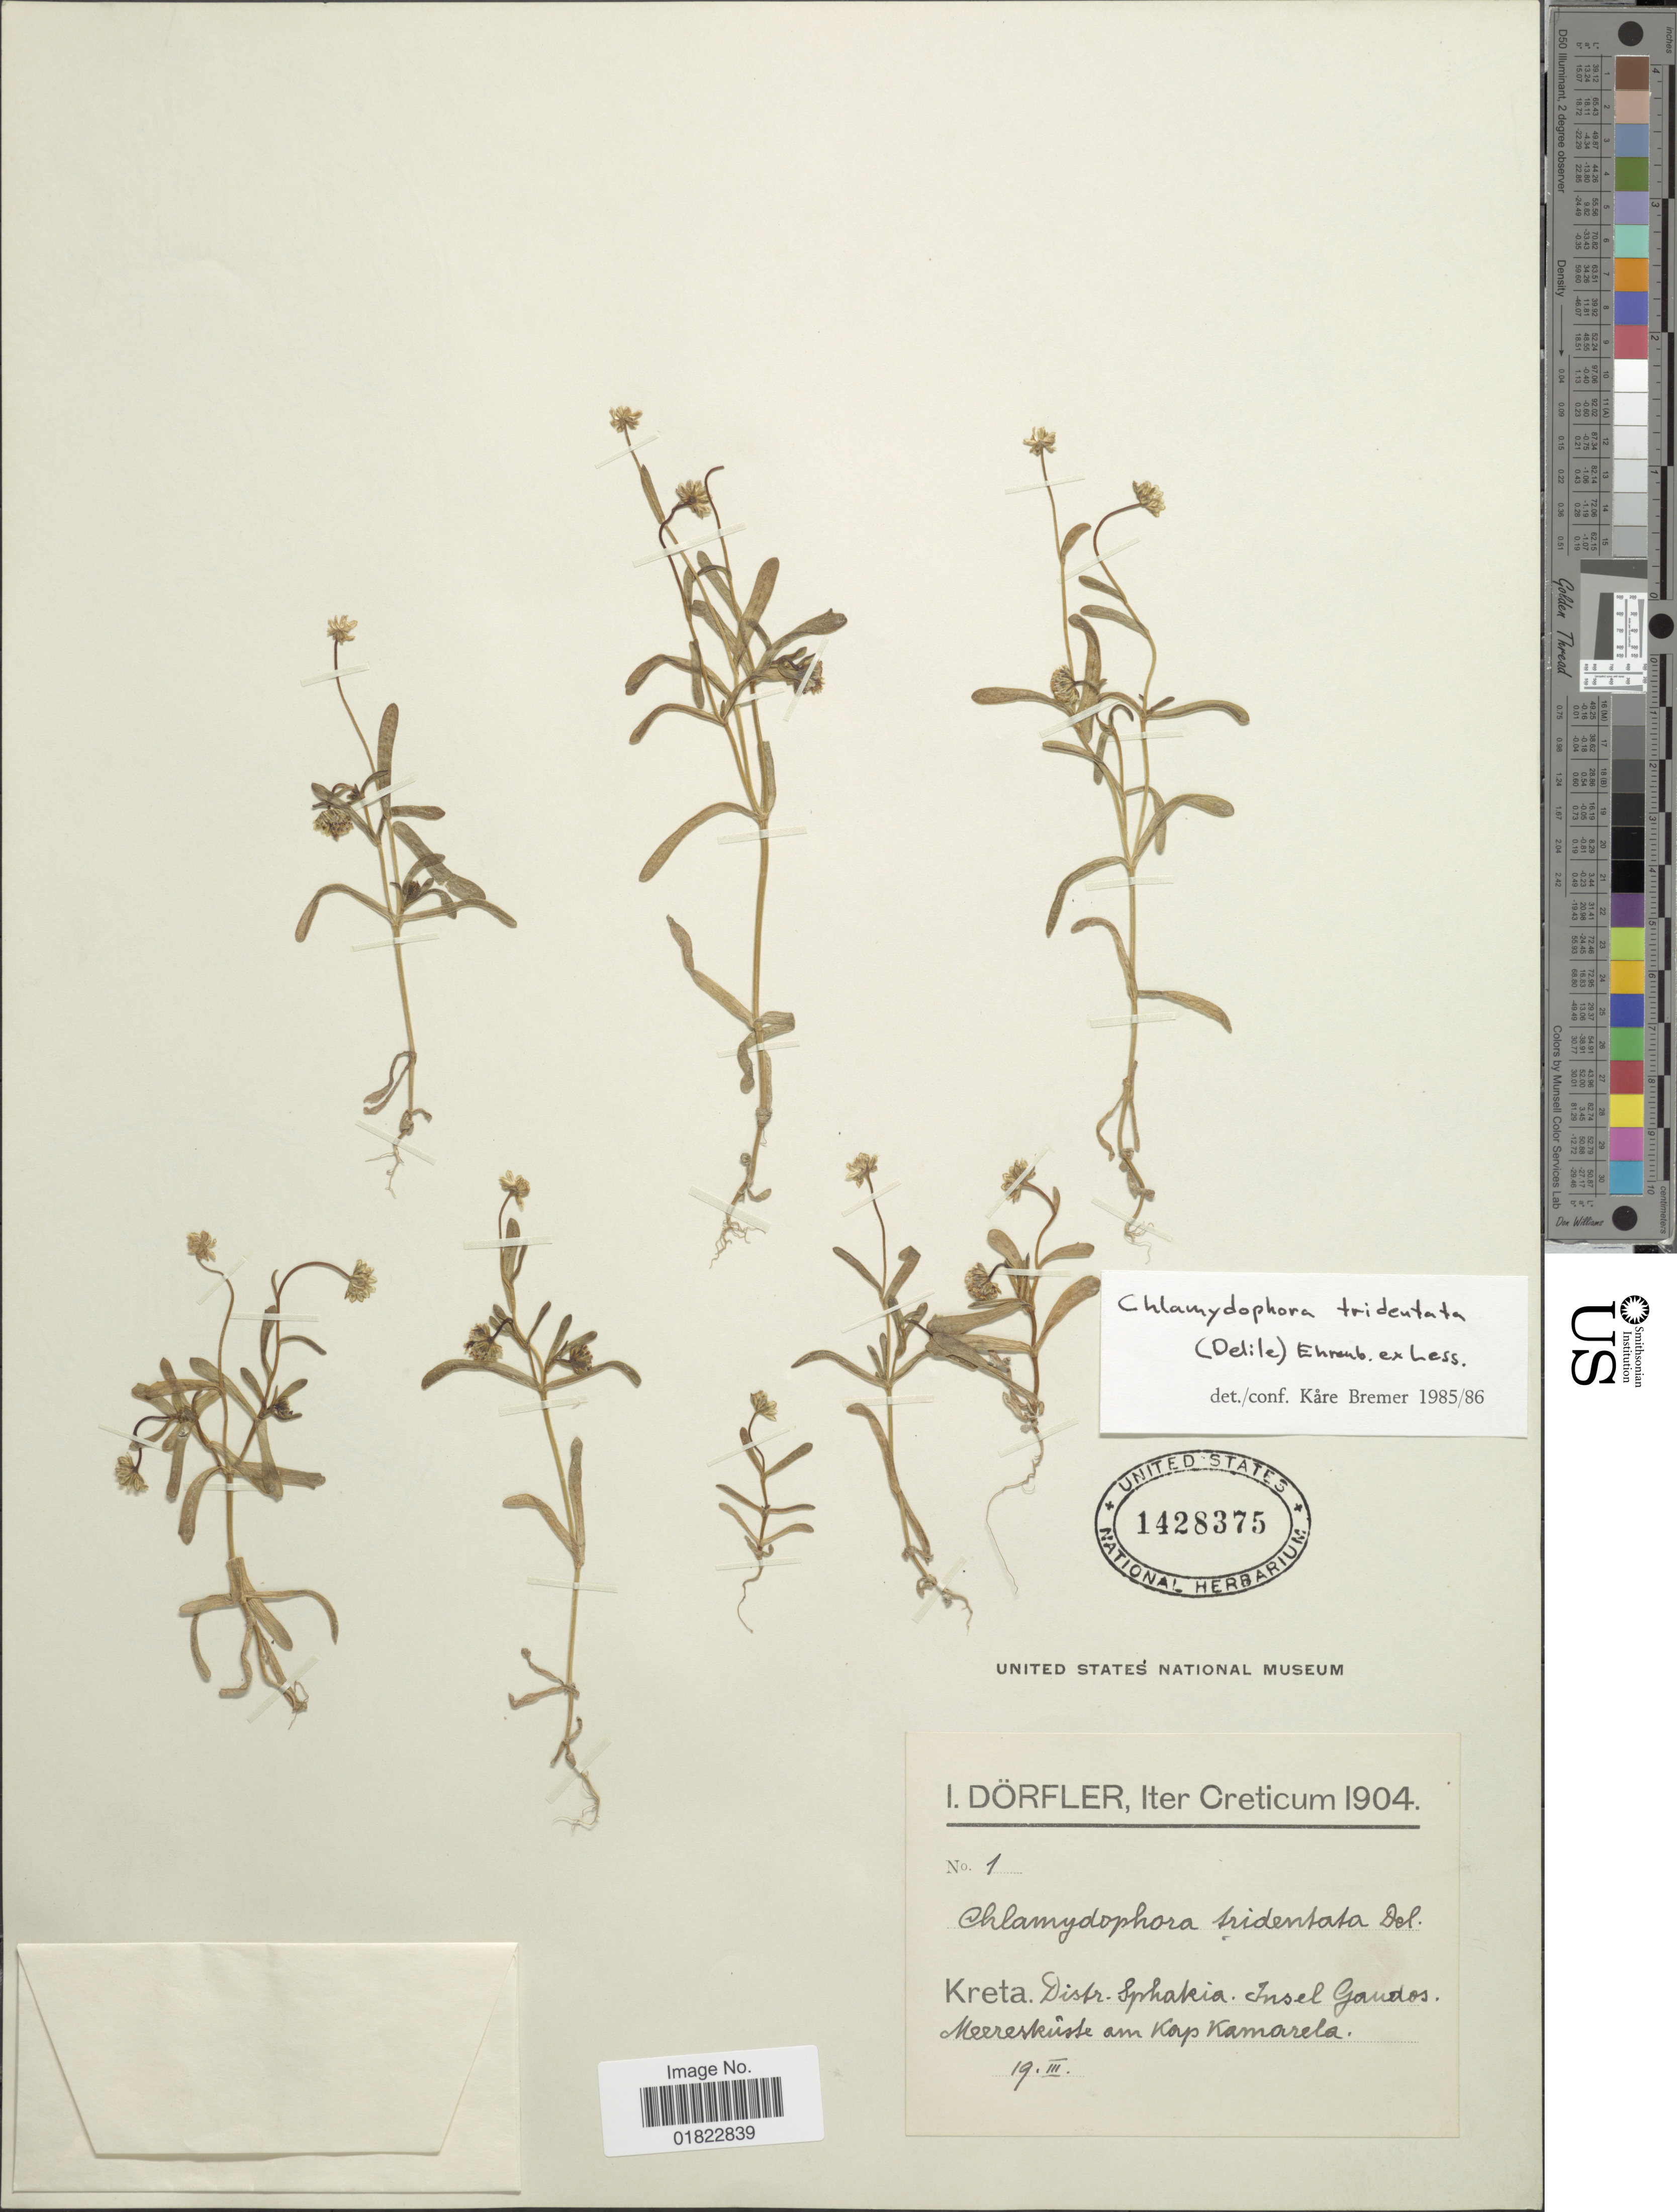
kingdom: Plantae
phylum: Tracheophyta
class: Magnoliopsida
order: Asterales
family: Asteraceae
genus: Chlamydophora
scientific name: Chlamydophora tridentata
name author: Ehrenb. ex Less.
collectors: I. Dörfler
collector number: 1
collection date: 1904-03-19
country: Greece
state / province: Crete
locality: Creticum. Kreta: distr, Sphakia. Insel Gavdos. Meeresküste am Kap Kamarela.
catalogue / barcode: US 1428375